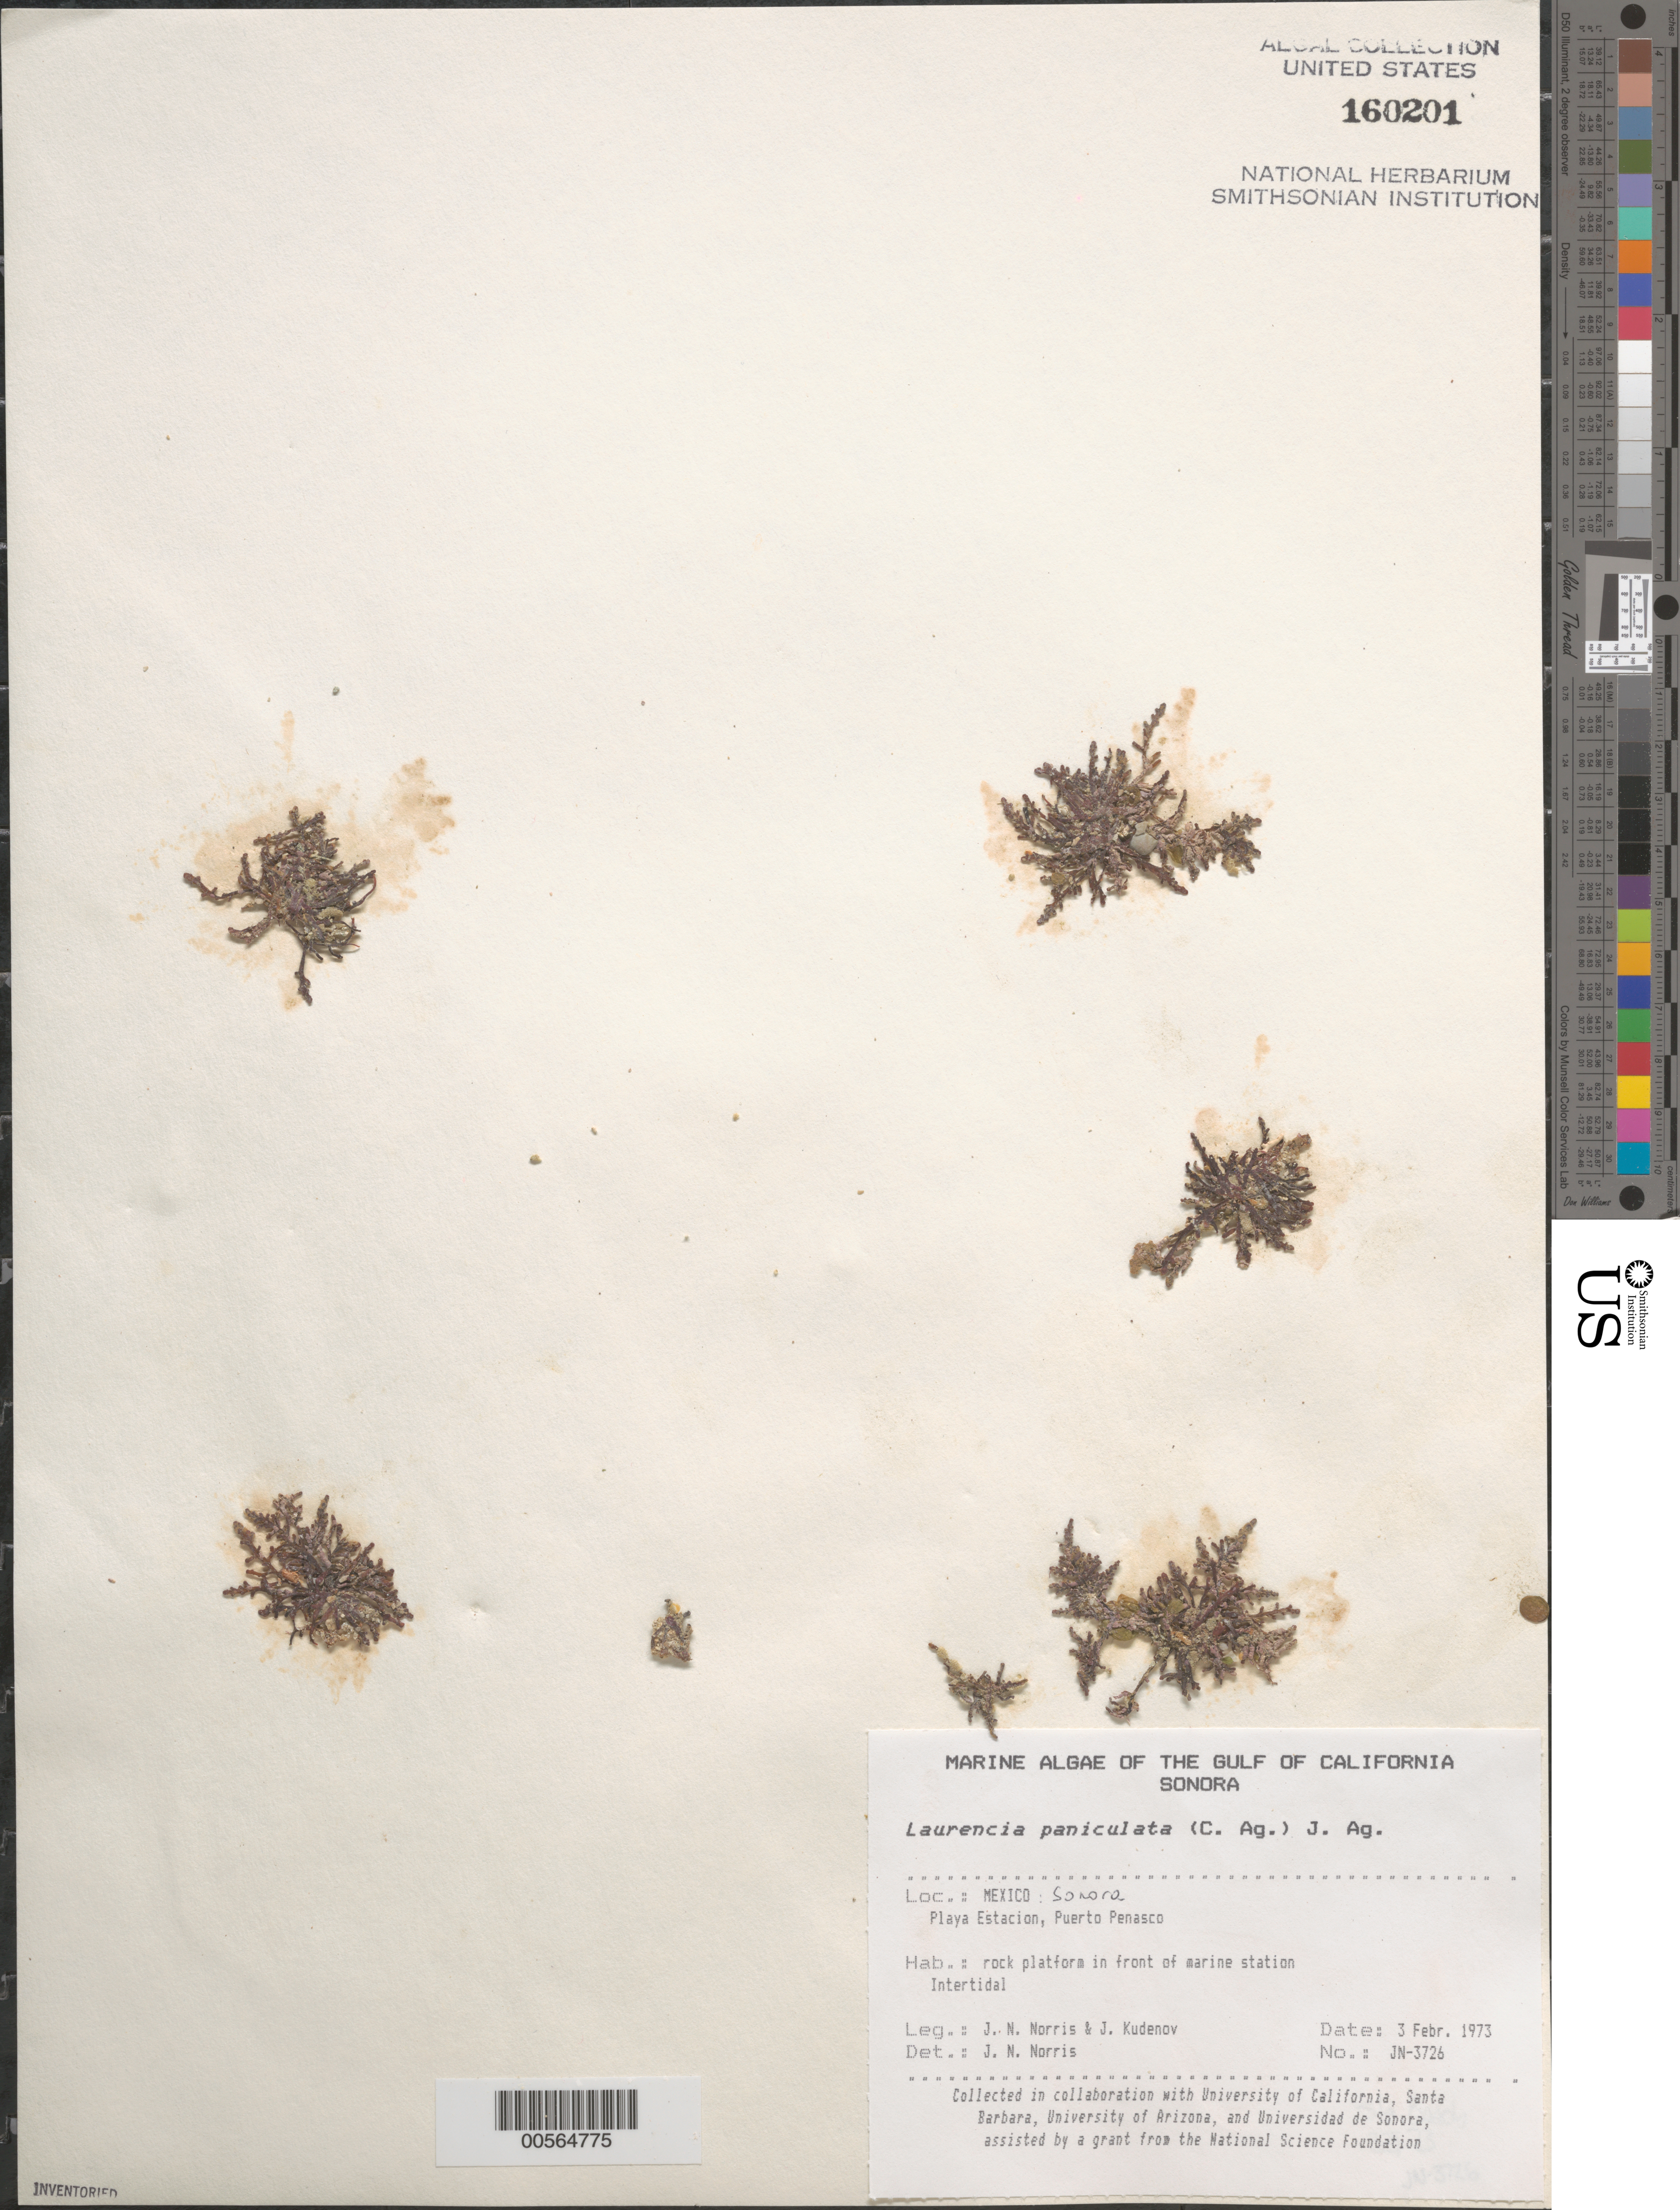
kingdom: Plantae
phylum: Rhodophyta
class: Florideophyceae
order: Ceramiales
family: Rhodomelaceae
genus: Palisada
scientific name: Palisada thuyoides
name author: (Kützing) Cassano et al.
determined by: Algae name updating Project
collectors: J. N. Norris & J. Kudenov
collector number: JN-3726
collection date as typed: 03 Feb 1973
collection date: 1973-02-03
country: Mexico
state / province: Sonora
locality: Playa Estacion, Puerto Penasco, marine station shore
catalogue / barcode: US 160201